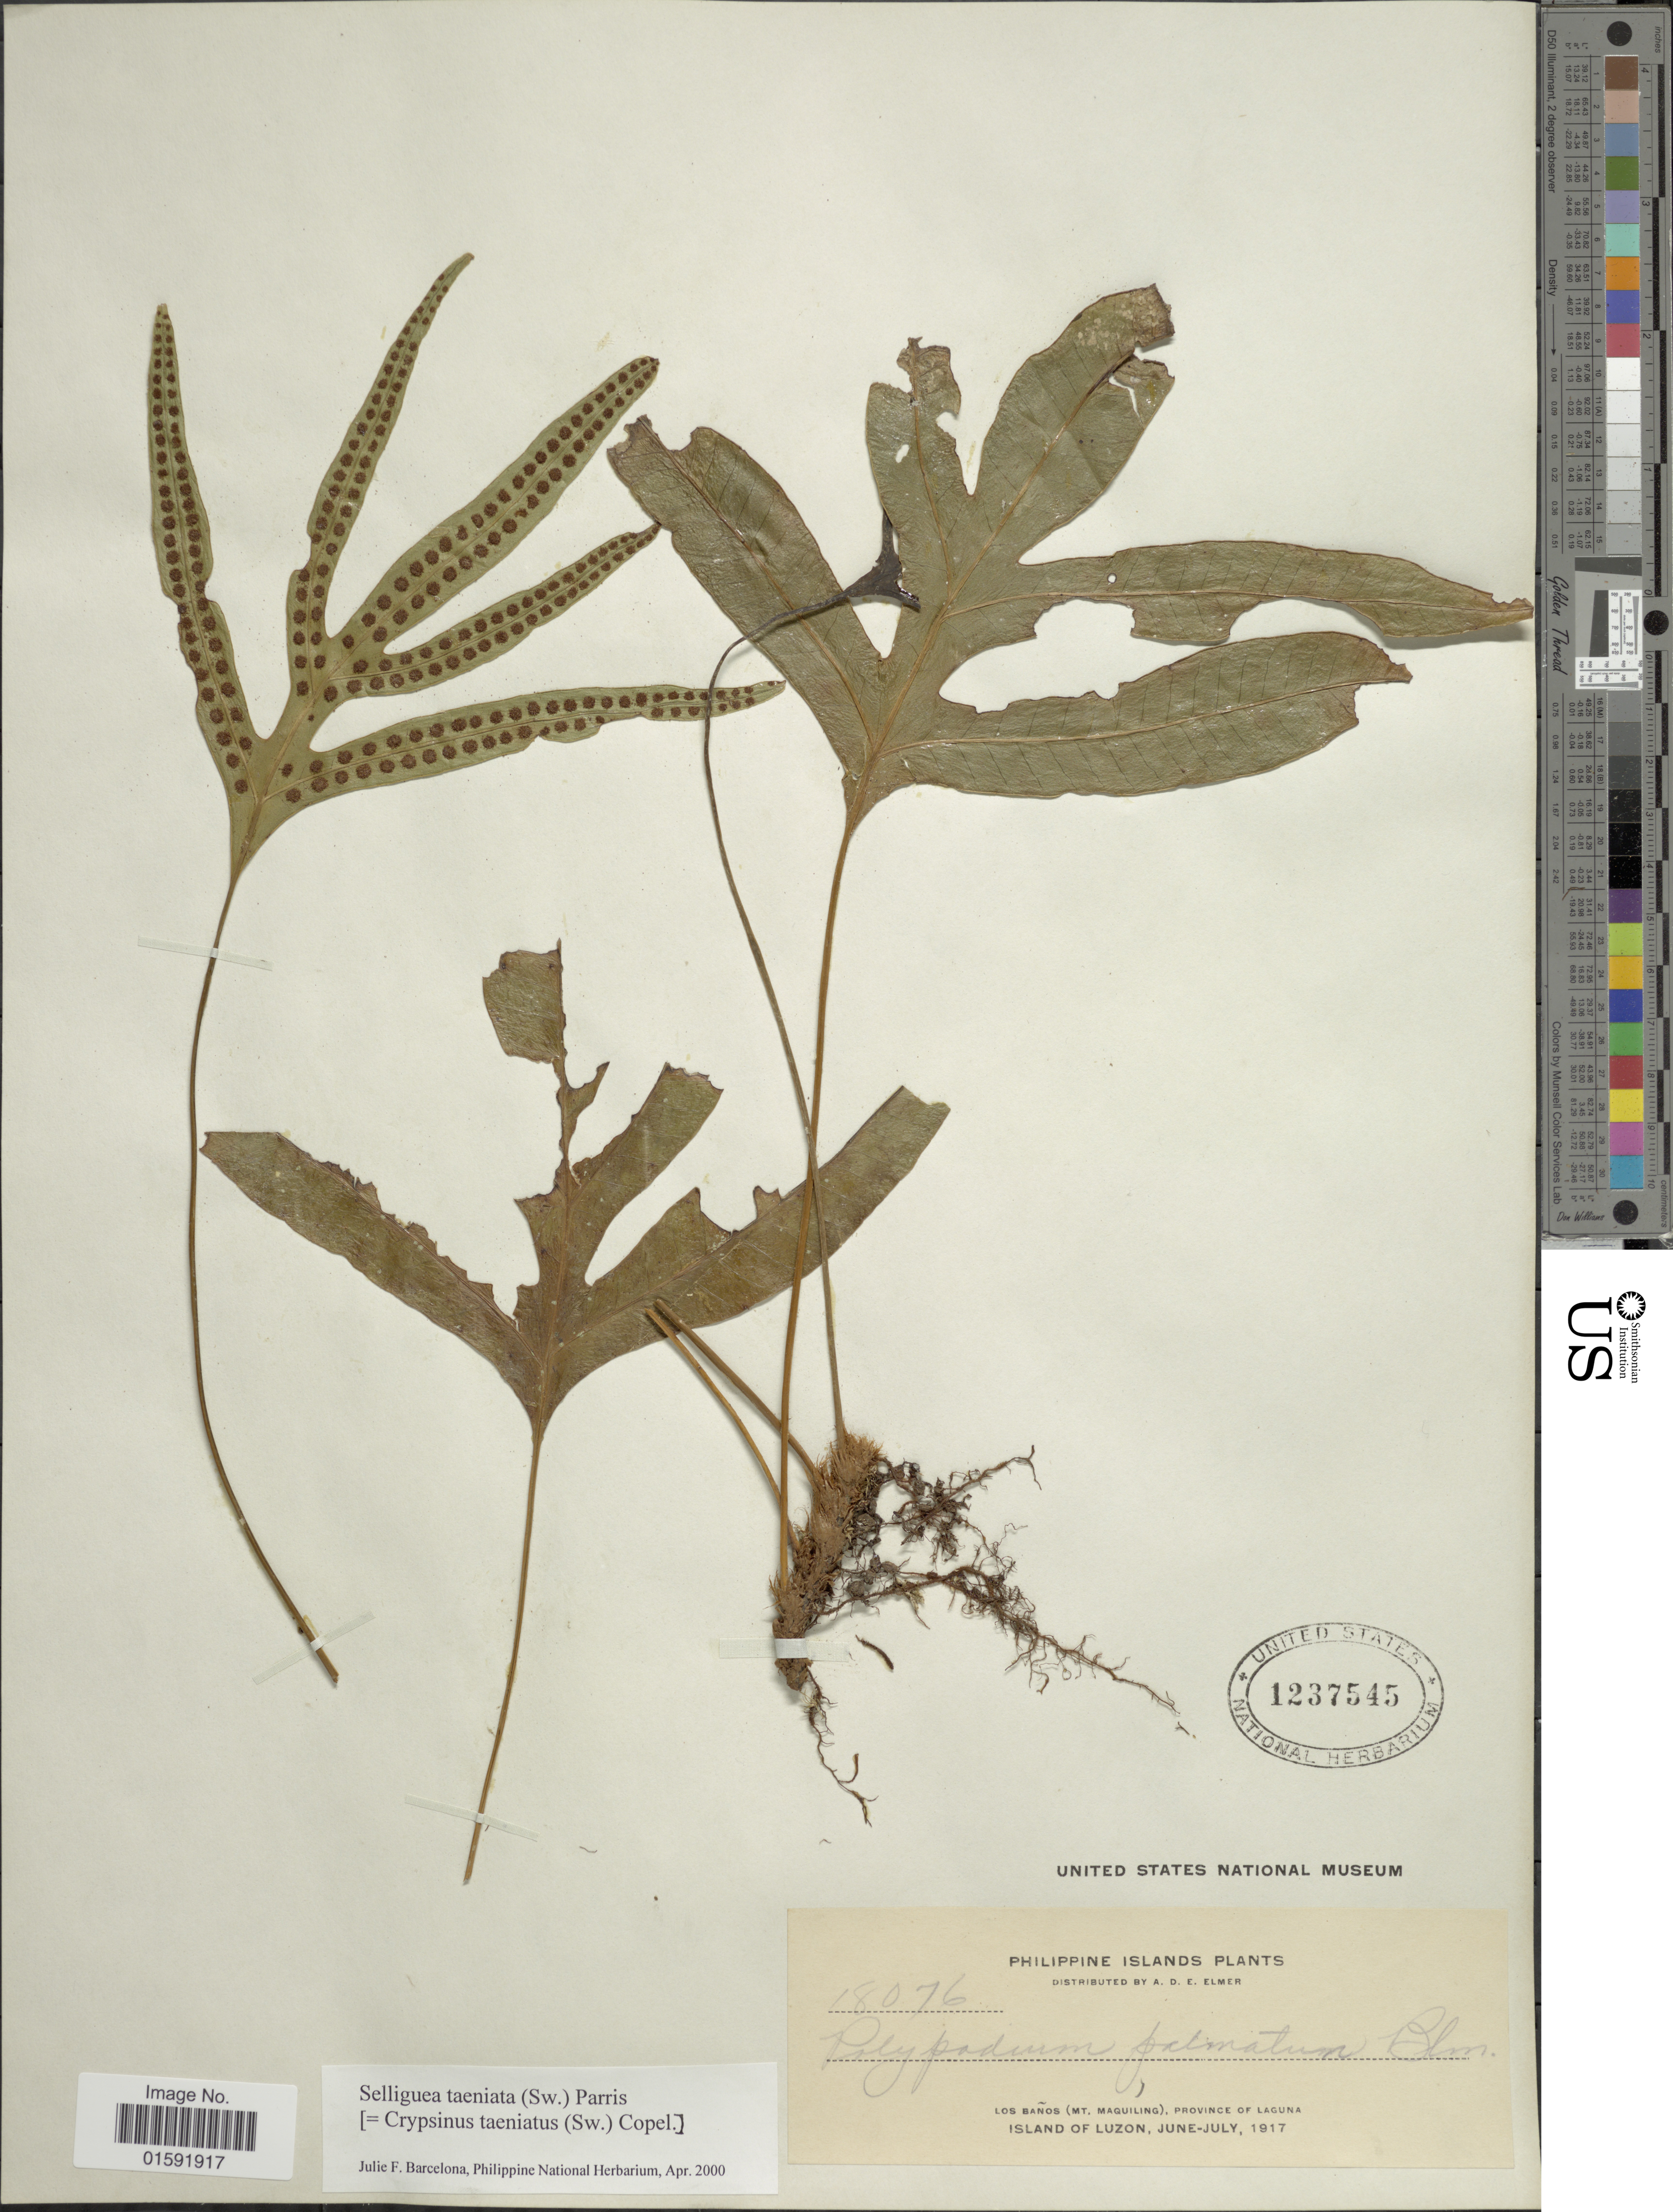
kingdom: Plantae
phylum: Tracheophyta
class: Polypodiopsida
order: Polypodiales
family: Polypodiaceae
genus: Selliguea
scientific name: Selliguea taeniata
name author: Parris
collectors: A. D. E. Elmer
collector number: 18076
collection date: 1917-06/1917-07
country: Philippines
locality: Los Baños (Mt. Maquiling), Province of Laguna, Island of Luzon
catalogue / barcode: US 1237545